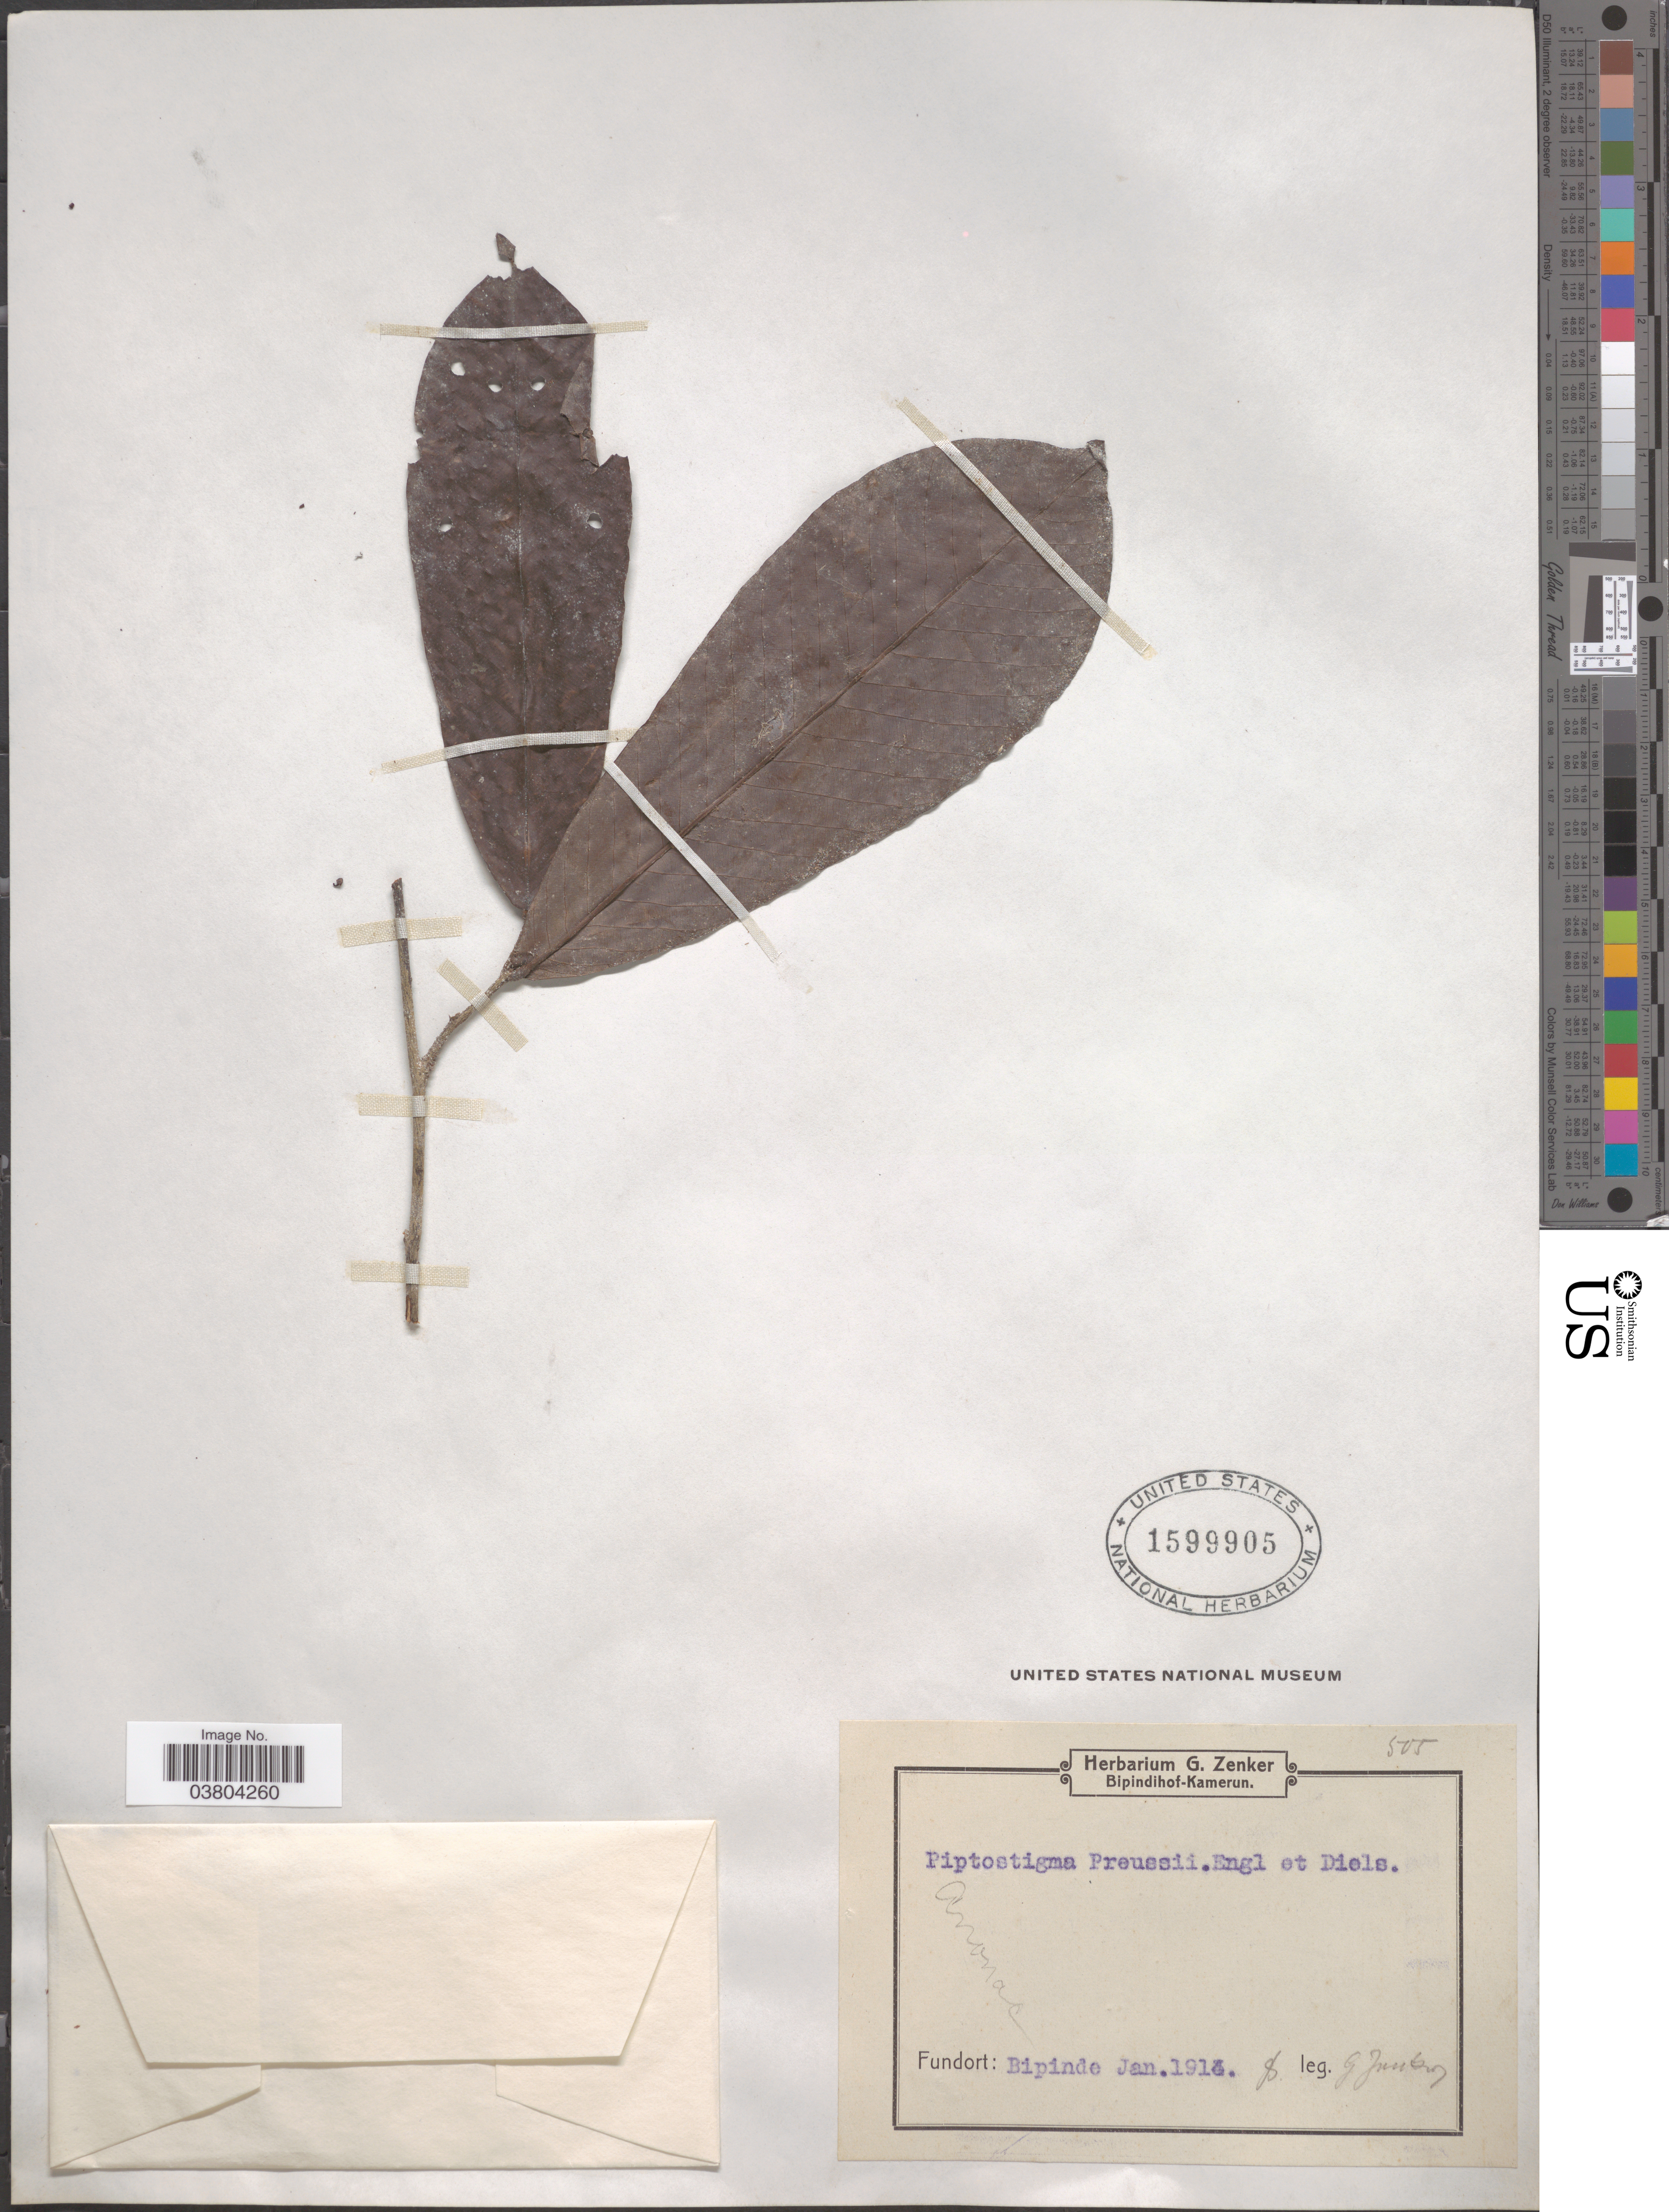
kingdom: Plantae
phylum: Tracheophyta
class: Magnoliopsida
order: Magnoliales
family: Annonaceae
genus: Piptostigma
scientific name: Piptostigma preussii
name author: Engl. & Diels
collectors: G. A. Zenker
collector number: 505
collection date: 1916-01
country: Cameroon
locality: Bipinde.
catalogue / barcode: US 1599905